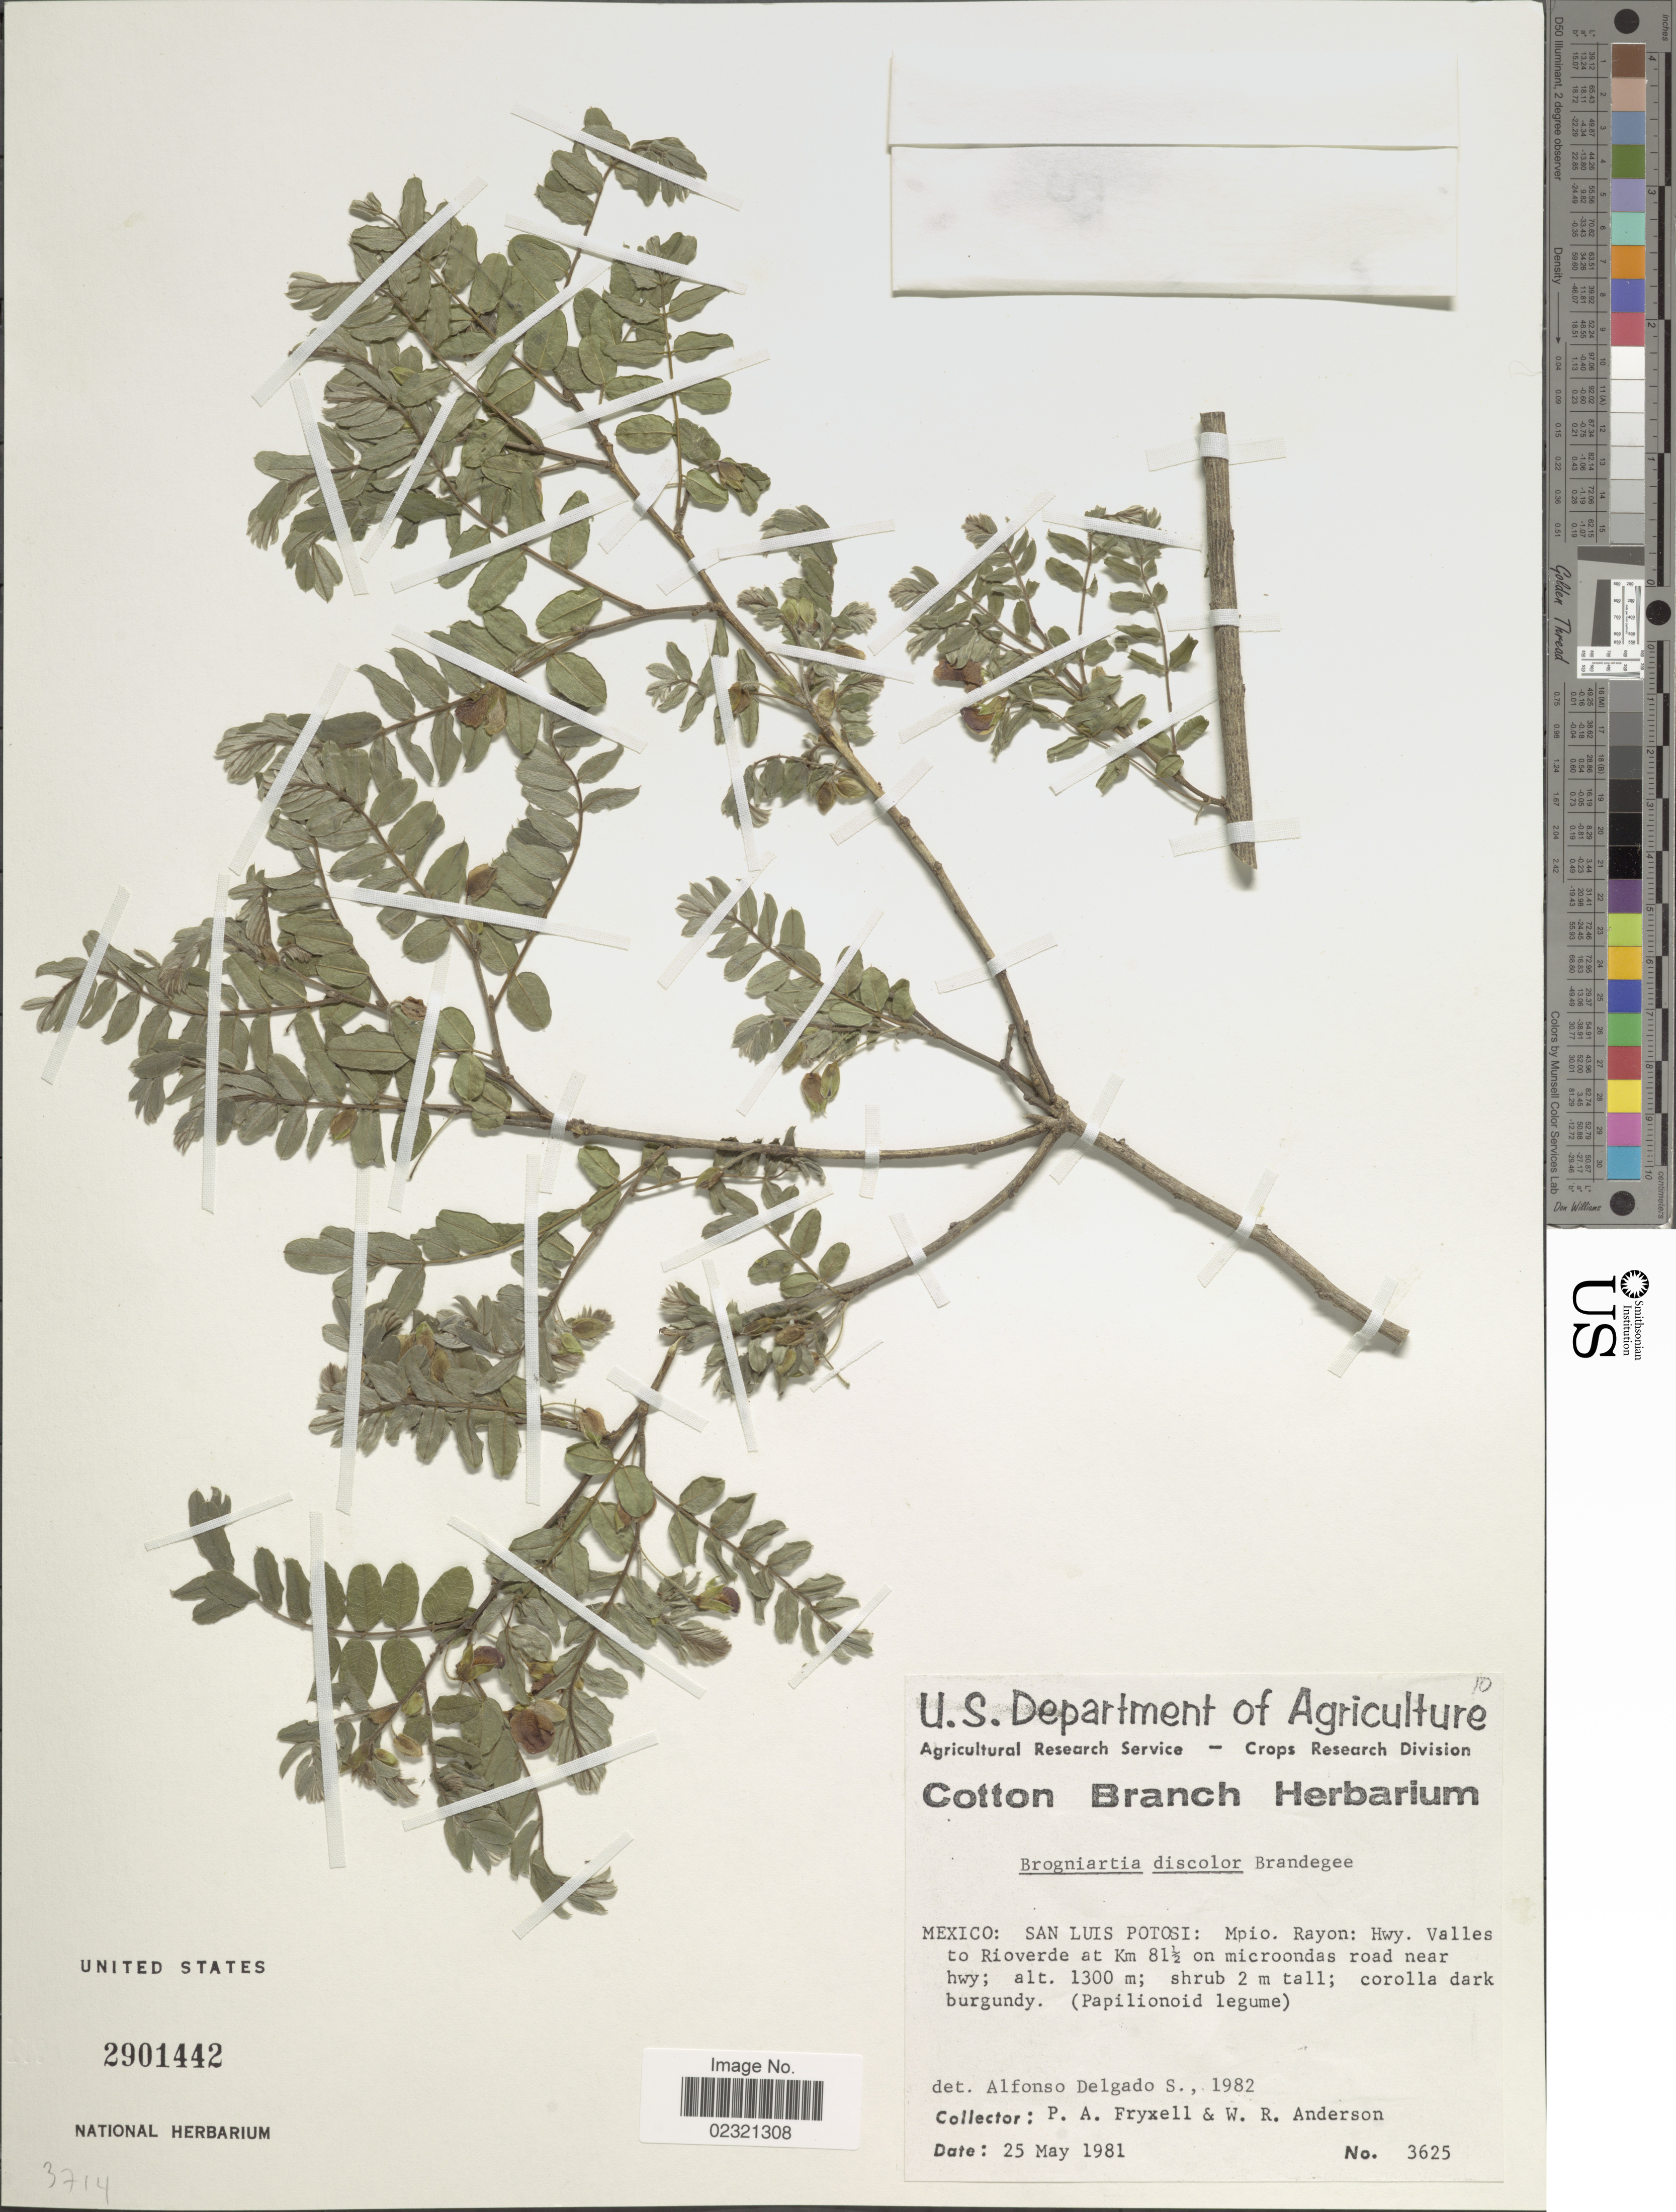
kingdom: Plantae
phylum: Tracheophyta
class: Magnoliopsida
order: Fabales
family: Fabaceae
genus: Brongniartia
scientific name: Brongniartia foliosa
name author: Hemsl.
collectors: P. A. Fryxell & W. Anderson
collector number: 3625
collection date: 1981-05-25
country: Mexico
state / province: San Luis Potosí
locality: Mpio. Rayon: Hwy/ Valles to Rioverde at Km 81 1/2 on microondas road near hwy; corolla dark burgundy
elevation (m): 1300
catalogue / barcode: US 2901442